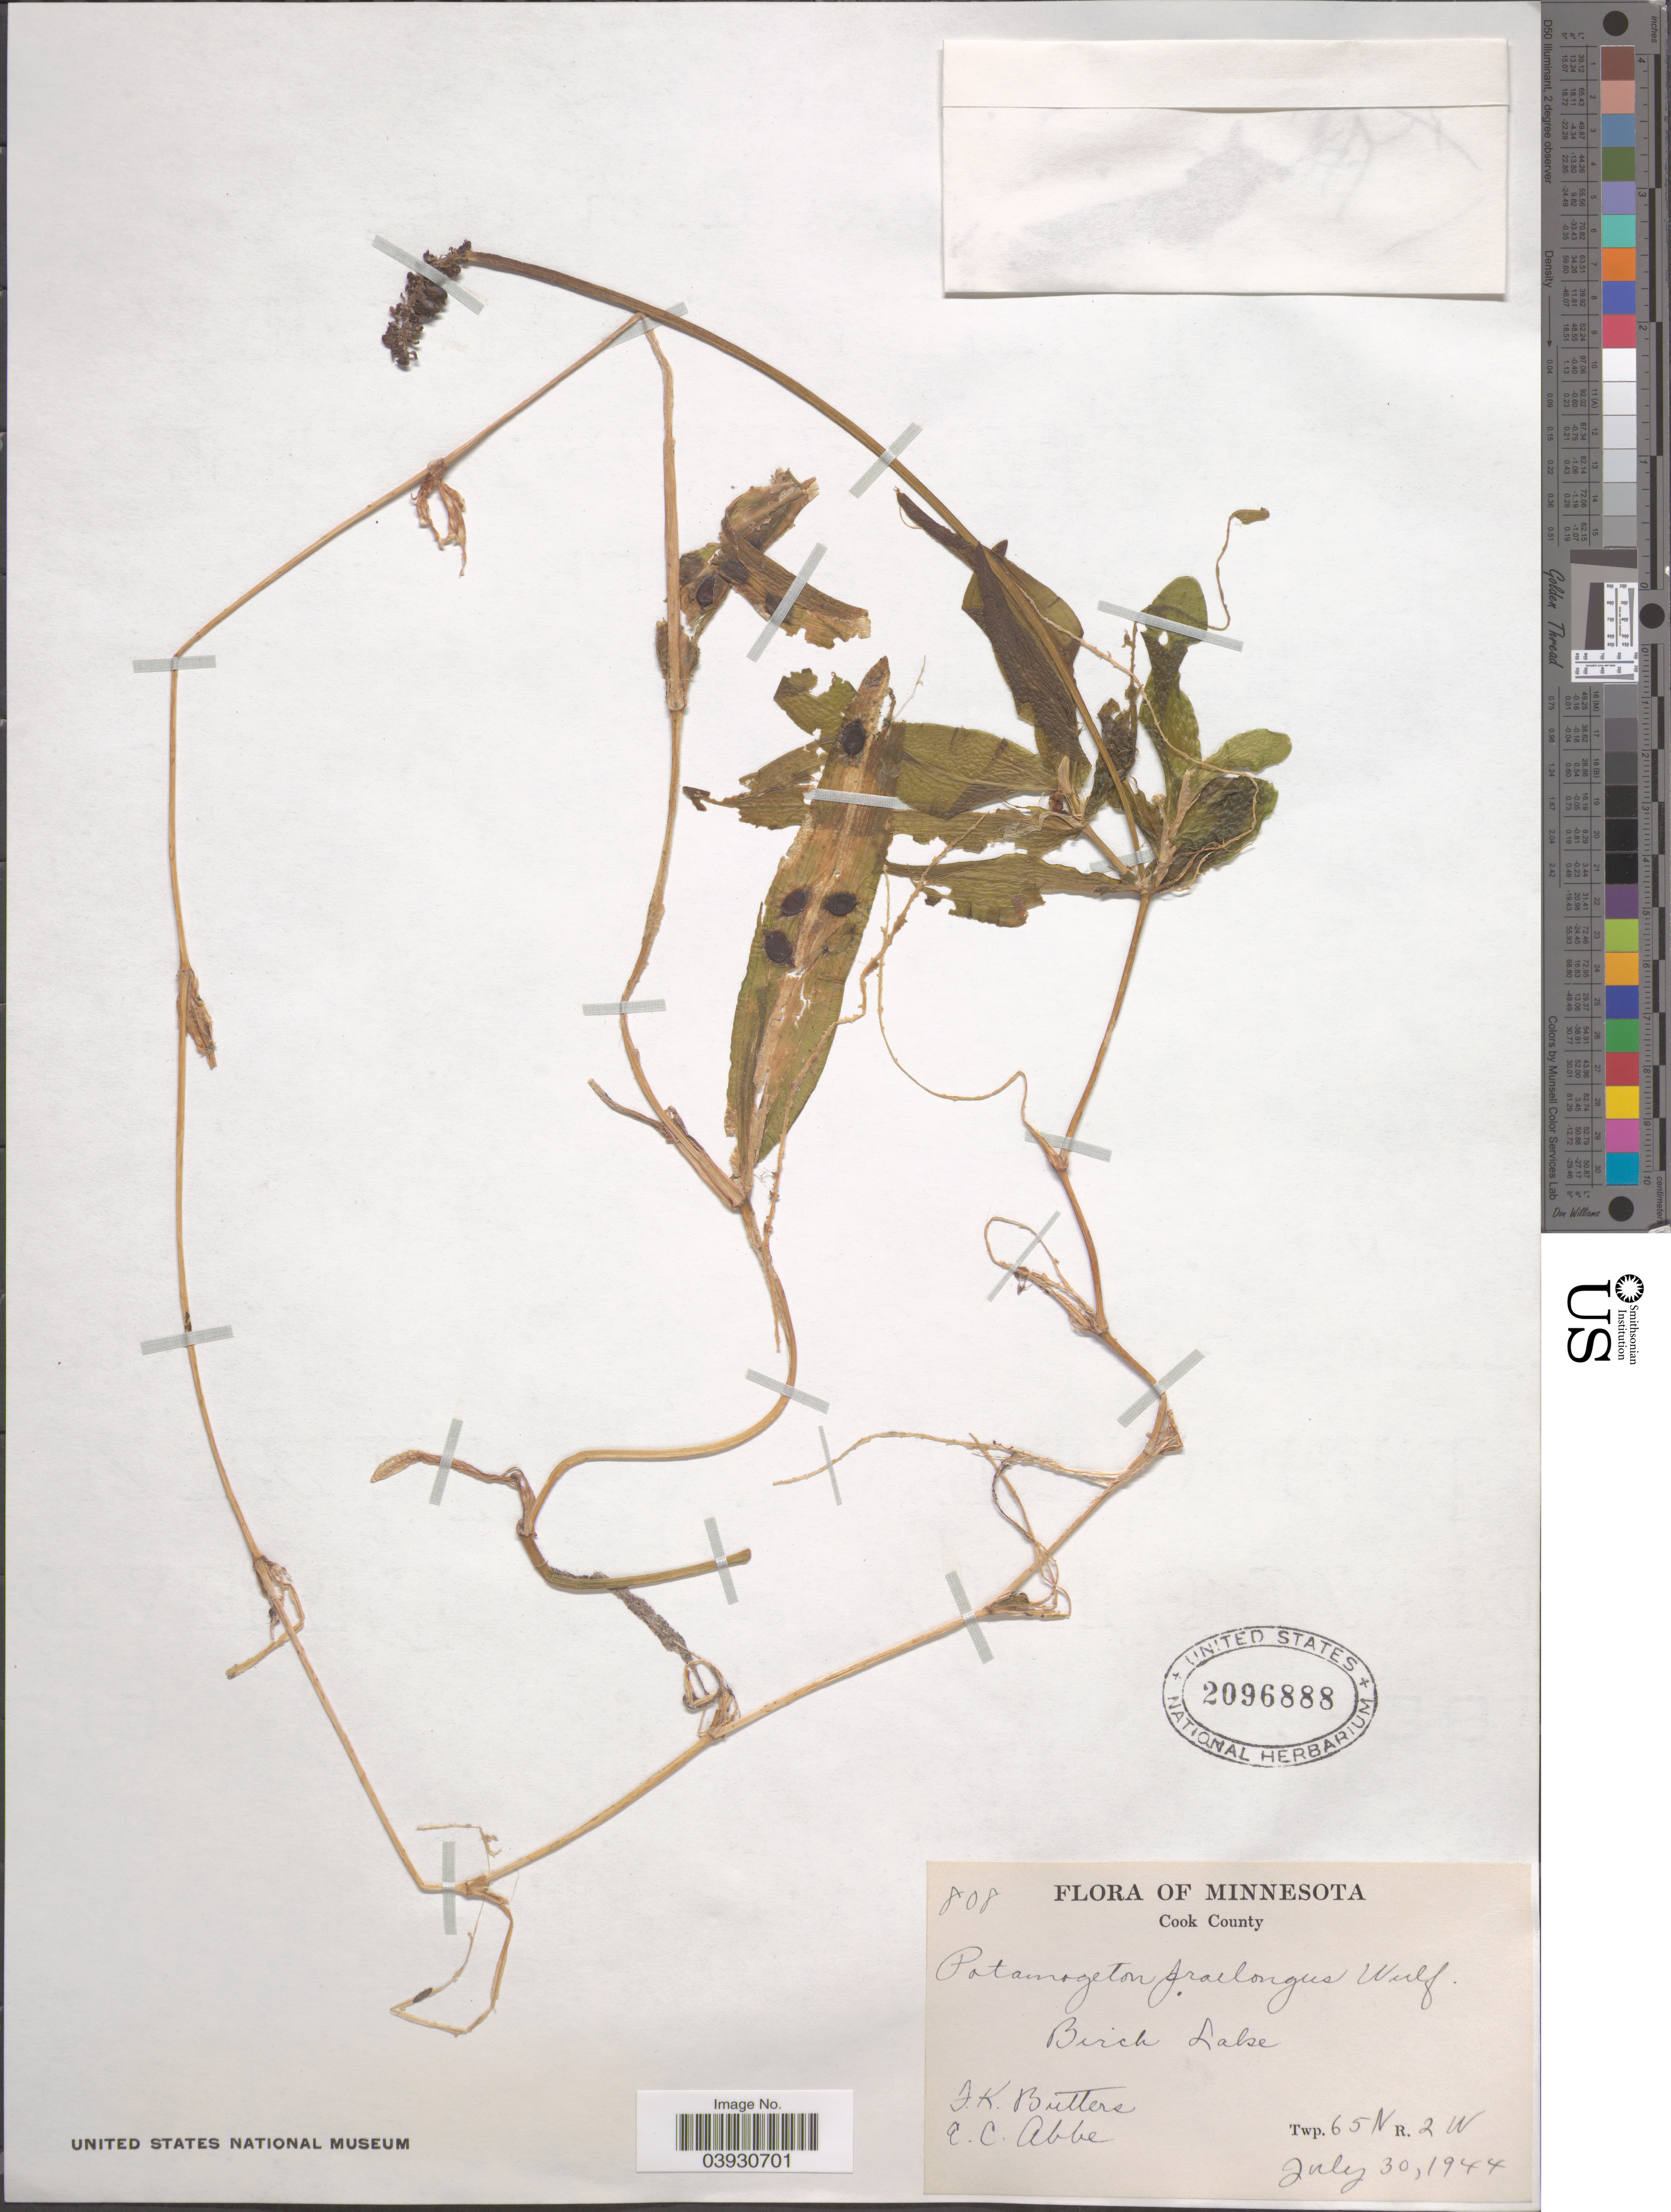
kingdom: Plantae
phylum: Tracheophyta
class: Liliopsida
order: Alismatales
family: Potamogetonaceae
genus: Potamogeton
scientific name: Potamogeton praelongus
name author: Wulfen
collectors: F. K. Butters & E. C. Abbe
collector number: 808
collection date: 1944-07-30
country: United States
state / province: Minnesota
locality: Cook County. Birch Lake. Twp. 65N R. 2 W.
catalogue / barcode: US 2096888